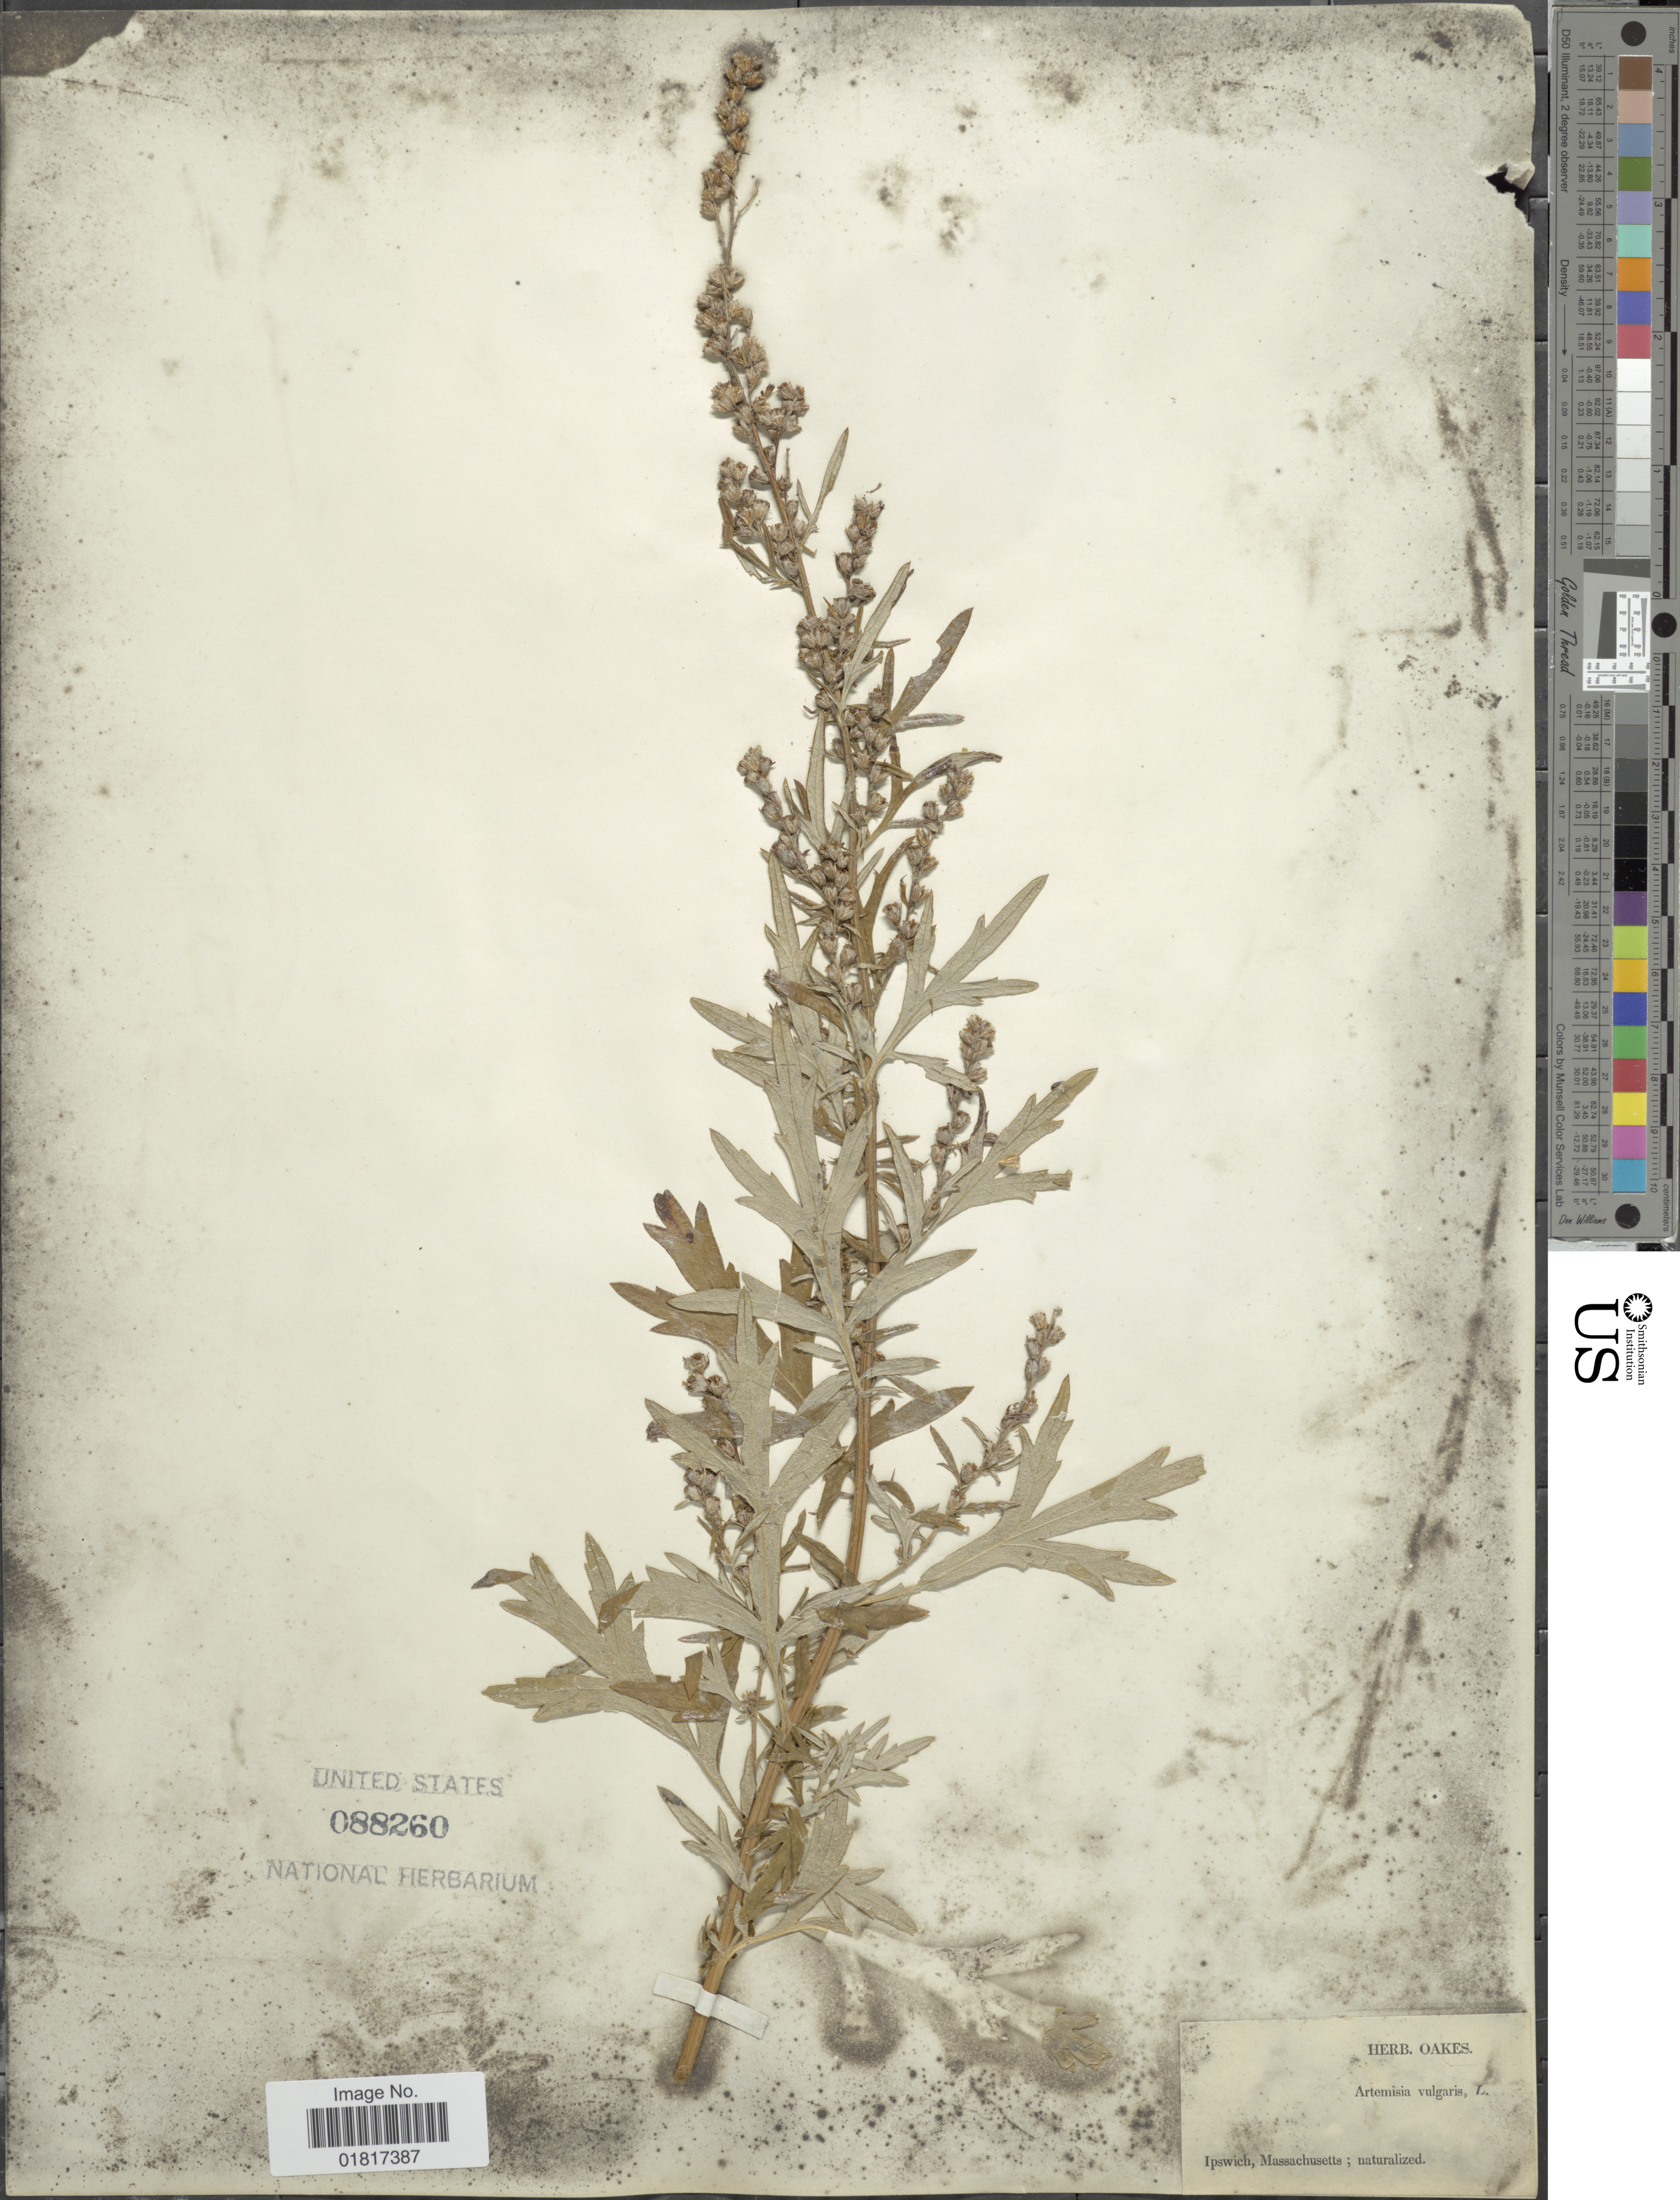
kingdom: Plantae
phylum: Tracheophyta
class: Magnoliopsida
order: Asterales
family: Asteraceae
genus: Artemisia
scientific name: Artemisia vulgaris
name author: L.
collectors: ex herb. Oakes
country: United States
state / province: Massachusetts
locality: Ipswich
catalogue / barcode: US 88260